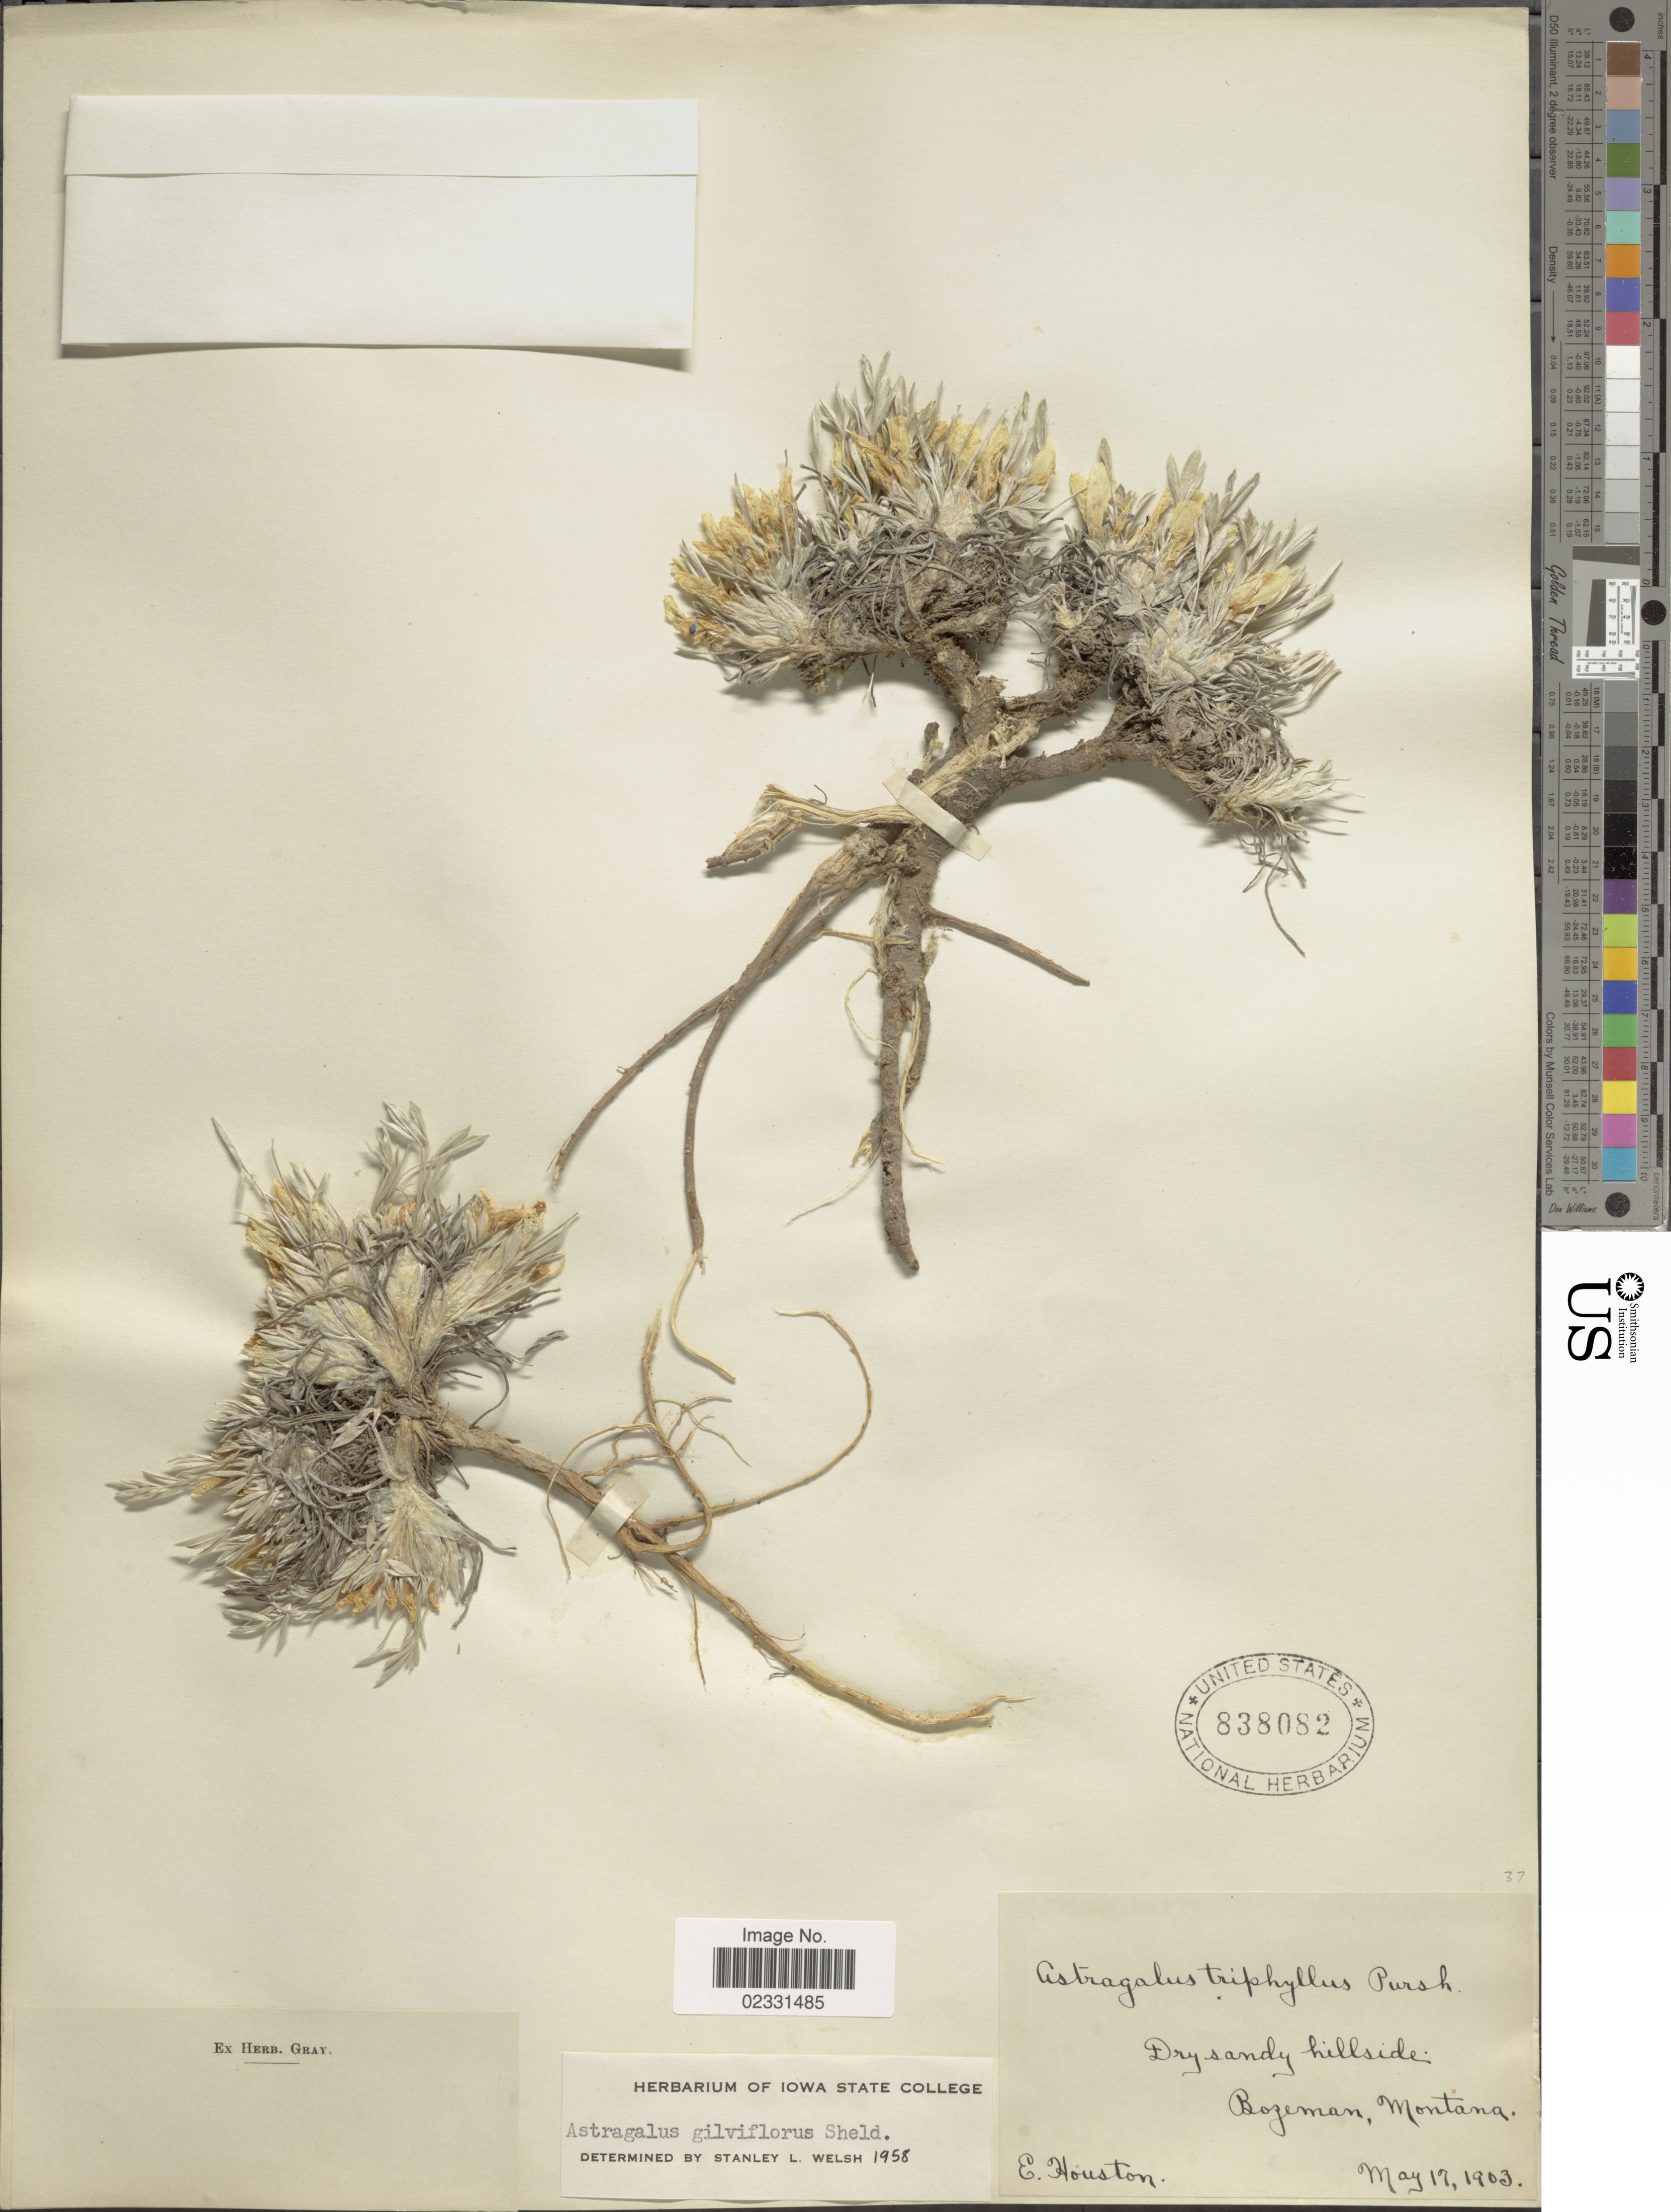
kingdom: Plantae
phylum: Tracheophyta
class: Magnoliopsida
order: Fabales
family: Fabaceae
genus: Astragalus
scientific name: Astragalus gilviflorus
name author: E. Sheld.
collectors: E. Houston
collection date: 1903-05-17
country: United States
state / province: Montana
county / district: Gallatin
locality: Bozeman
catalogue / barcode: US 838082